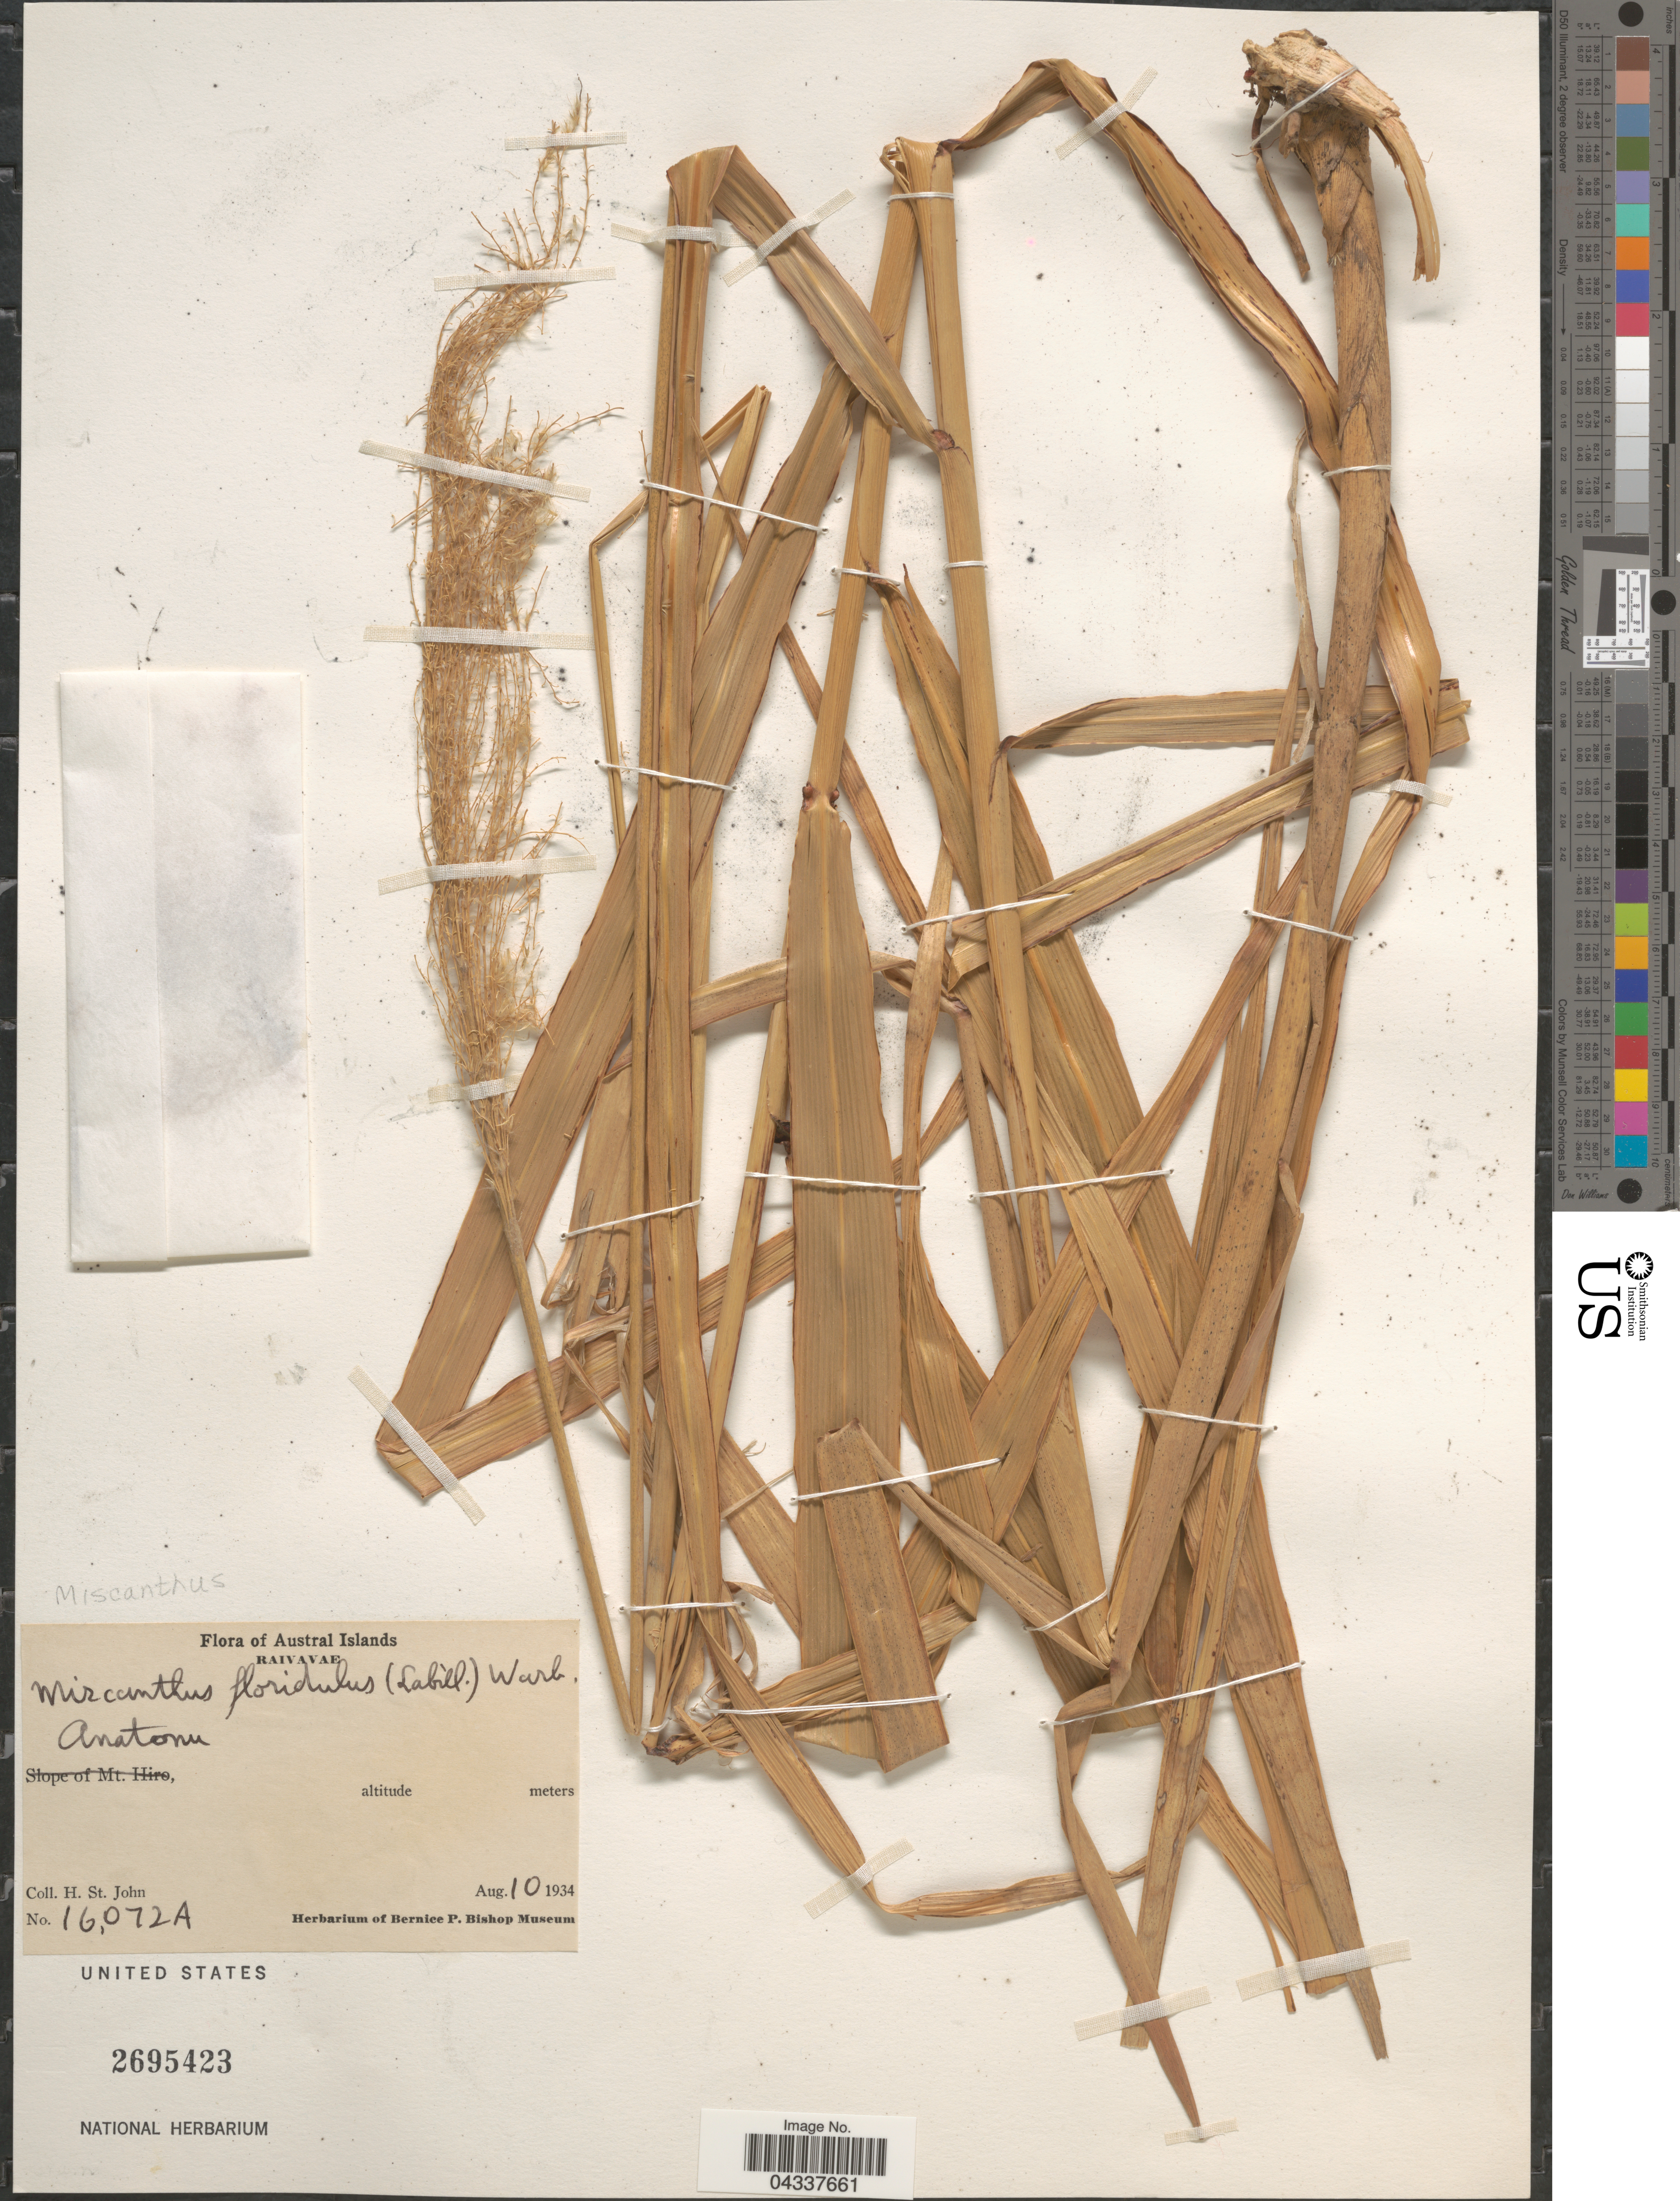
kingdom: Plantae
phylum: Tracheophyta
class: Liliopsida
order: Poales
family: Poaceae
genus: Miscanthus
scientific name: Miscanthus floridulus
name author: (Labill.) Warb.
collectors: H. St. John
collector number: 16072A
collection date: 1934-08-10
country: French Polynesia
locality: Austral Islands. Raivavae. Anatonu.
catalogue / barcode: US 2695423